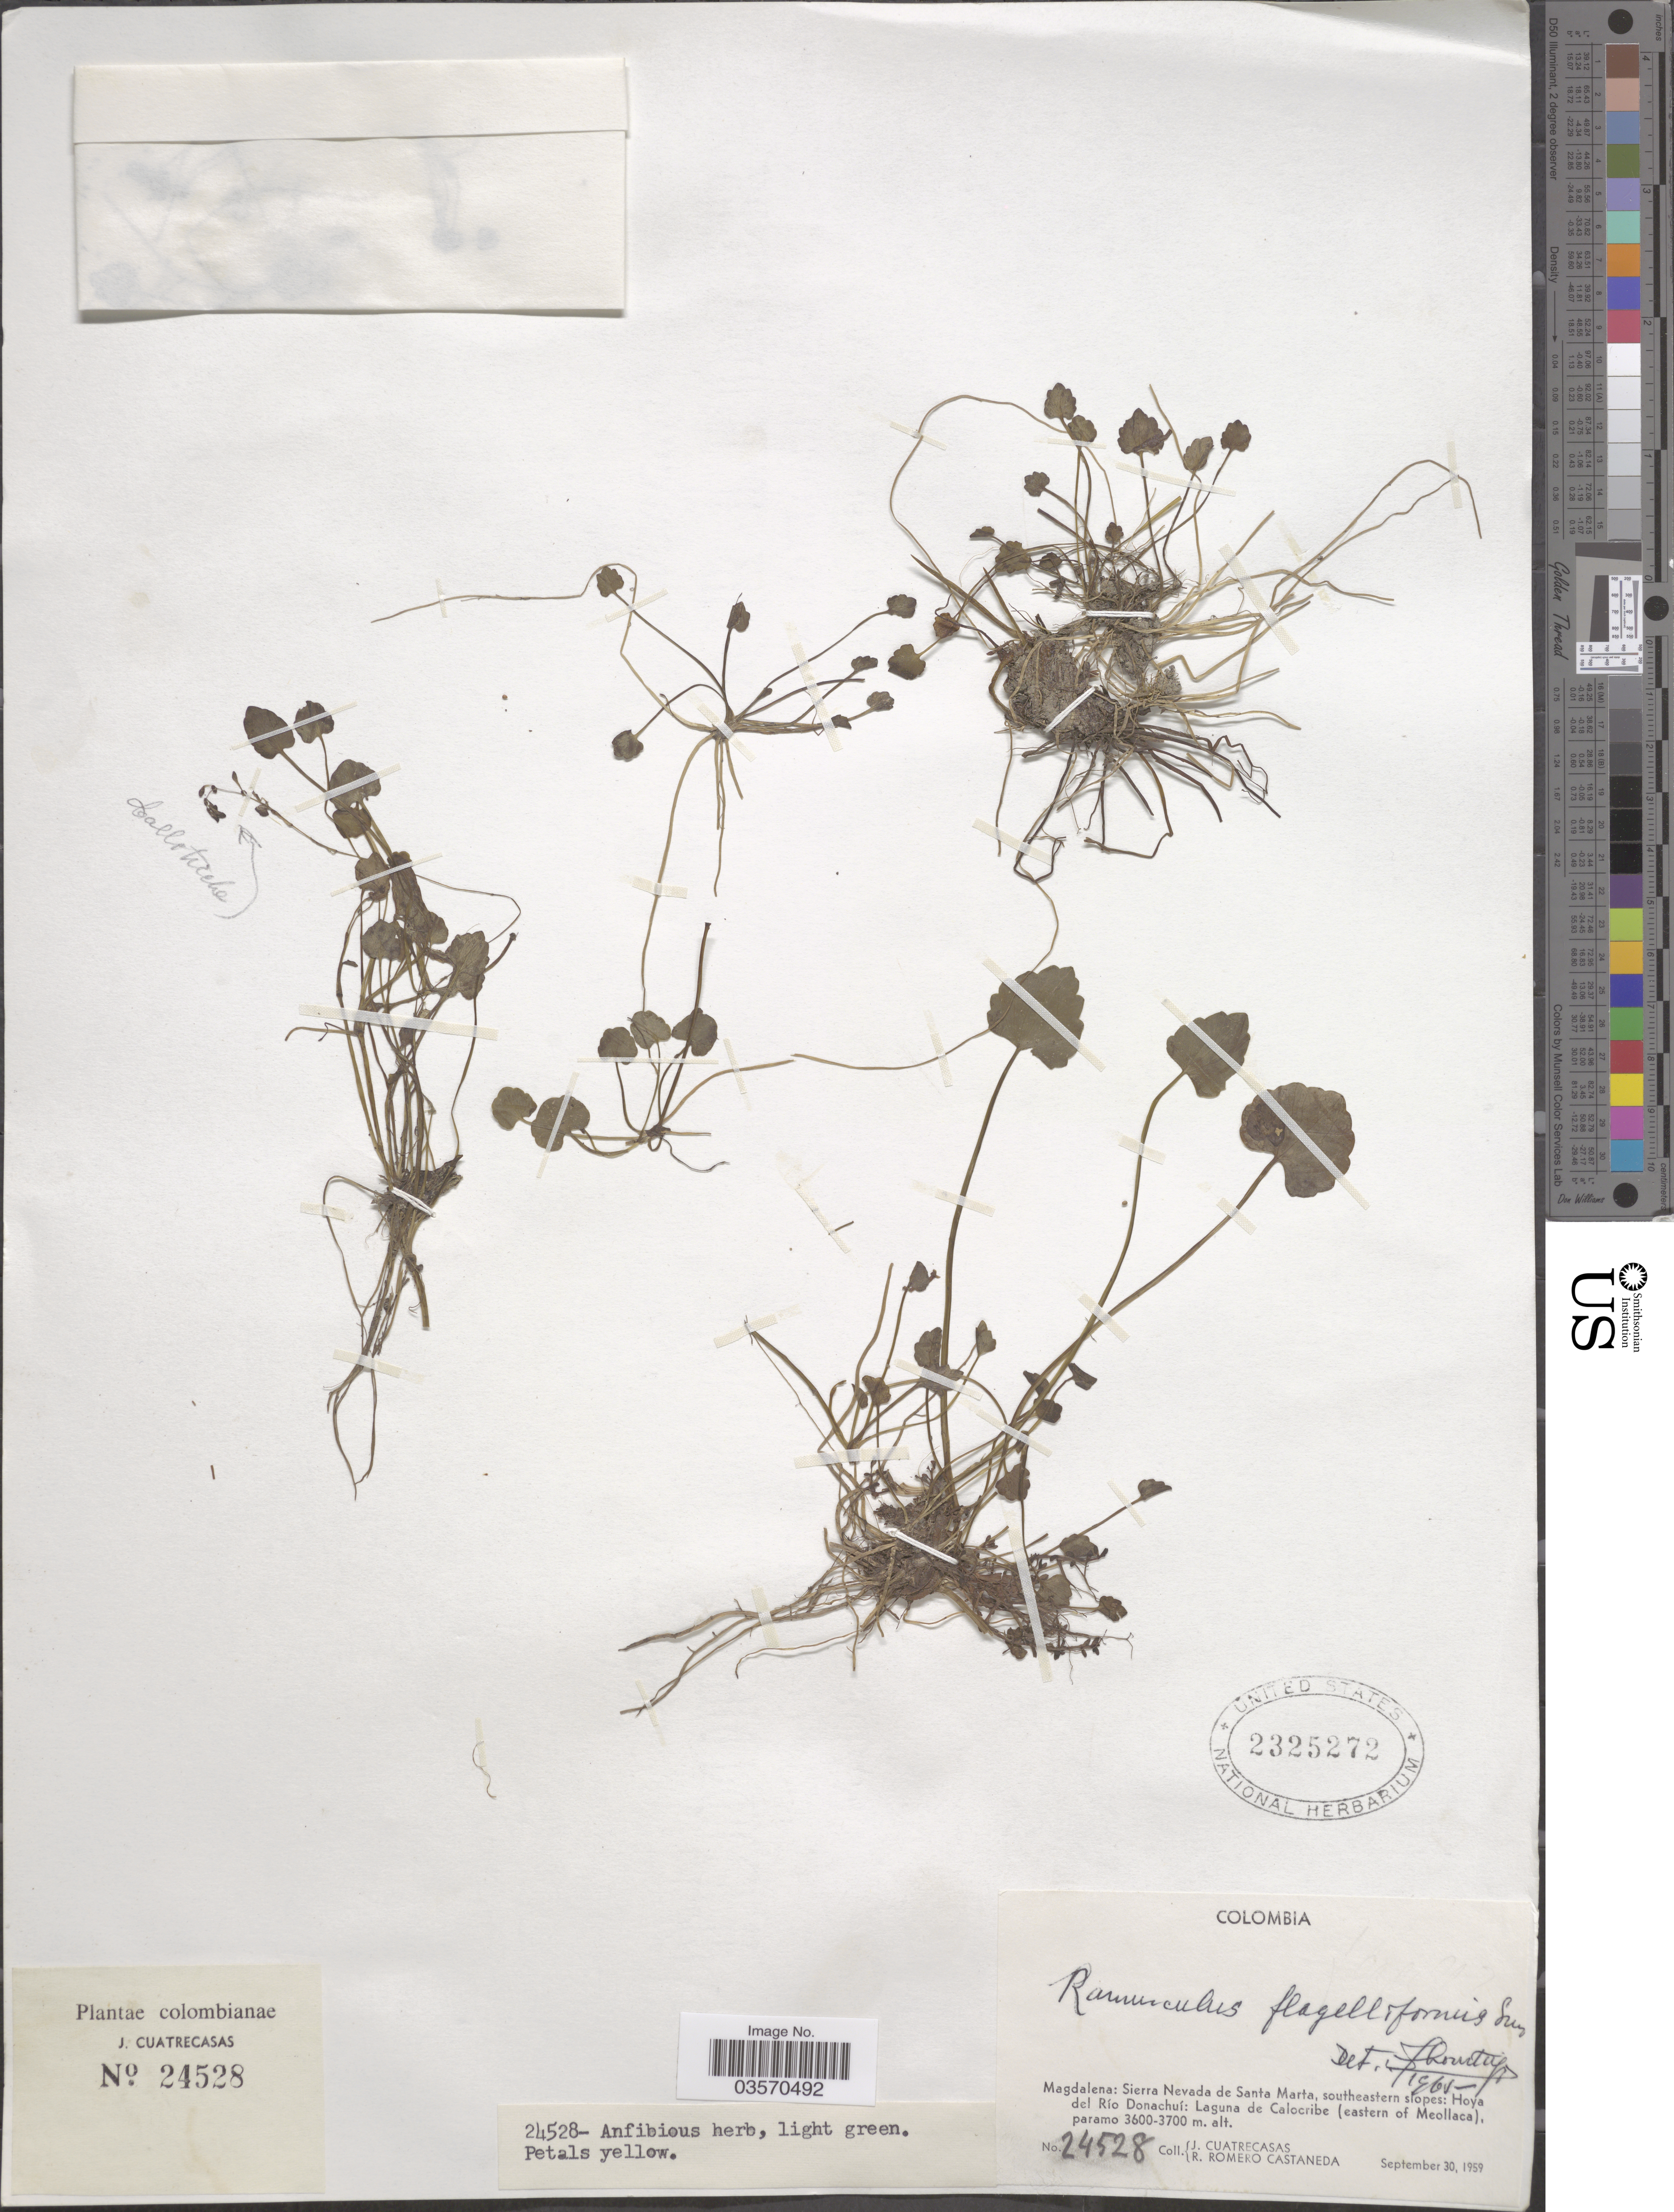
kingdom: Plantae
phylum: Tracheophyta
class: Magnoliopsida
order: Ranunculales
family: Ranunculaceae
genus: Ranunculus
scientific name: Ranunculus flagelliformis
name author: Sm.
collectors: J. Cuatrecasas & R. Romero Castañeda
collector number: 24528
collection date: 1959-09-30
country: Colombia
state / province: Magdalena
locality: Sierra Nevada de Santa Marta, southeastern slopes: Hoya del Río Donachuí: Laguna de Calocribe (eastern of Meollaca).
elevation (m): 3600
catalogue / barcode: US 2325272